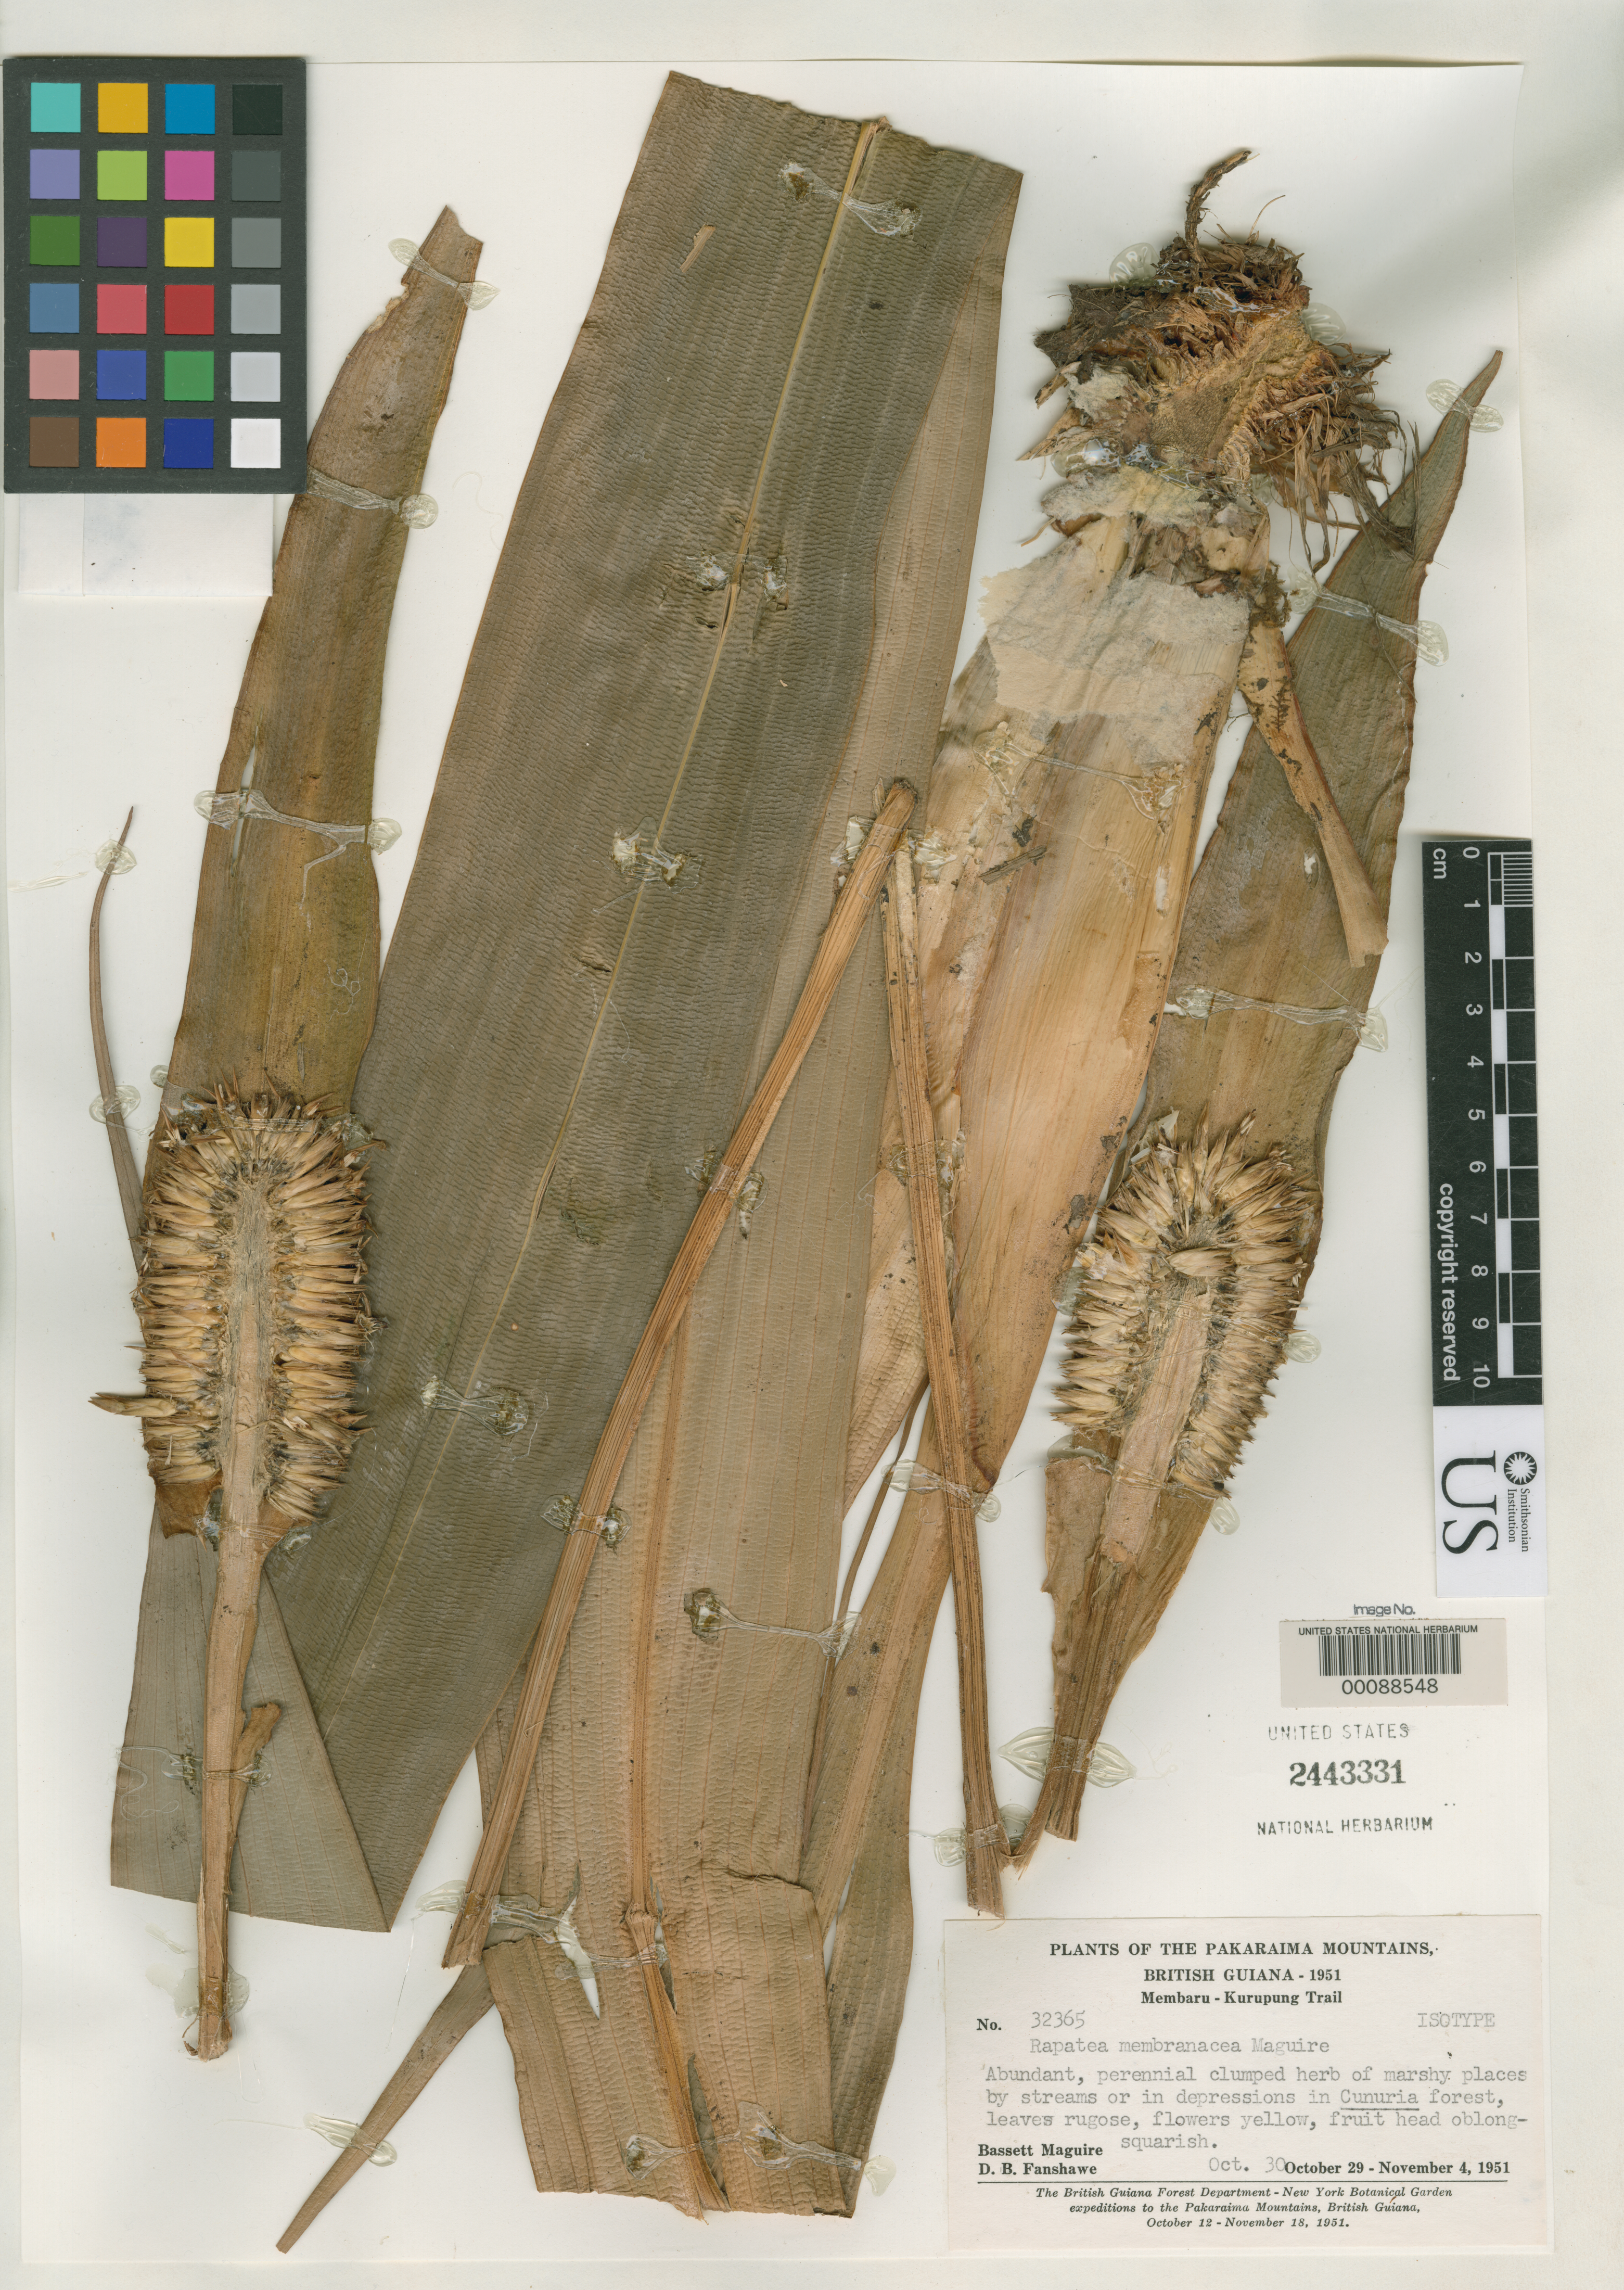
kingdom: Plantae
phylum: Tracheophyta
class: Liliopsida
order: Poales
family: Rapateaceae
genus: Rapatea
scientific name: Rapatea membranacea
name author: Maguire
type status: Isotype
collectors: B. Maguire & D. B. Fanshawe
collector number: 32365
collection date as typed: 1951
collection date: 1951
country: Guyana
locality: Membaru-Kurupung Tail.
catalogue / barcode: US 2443331